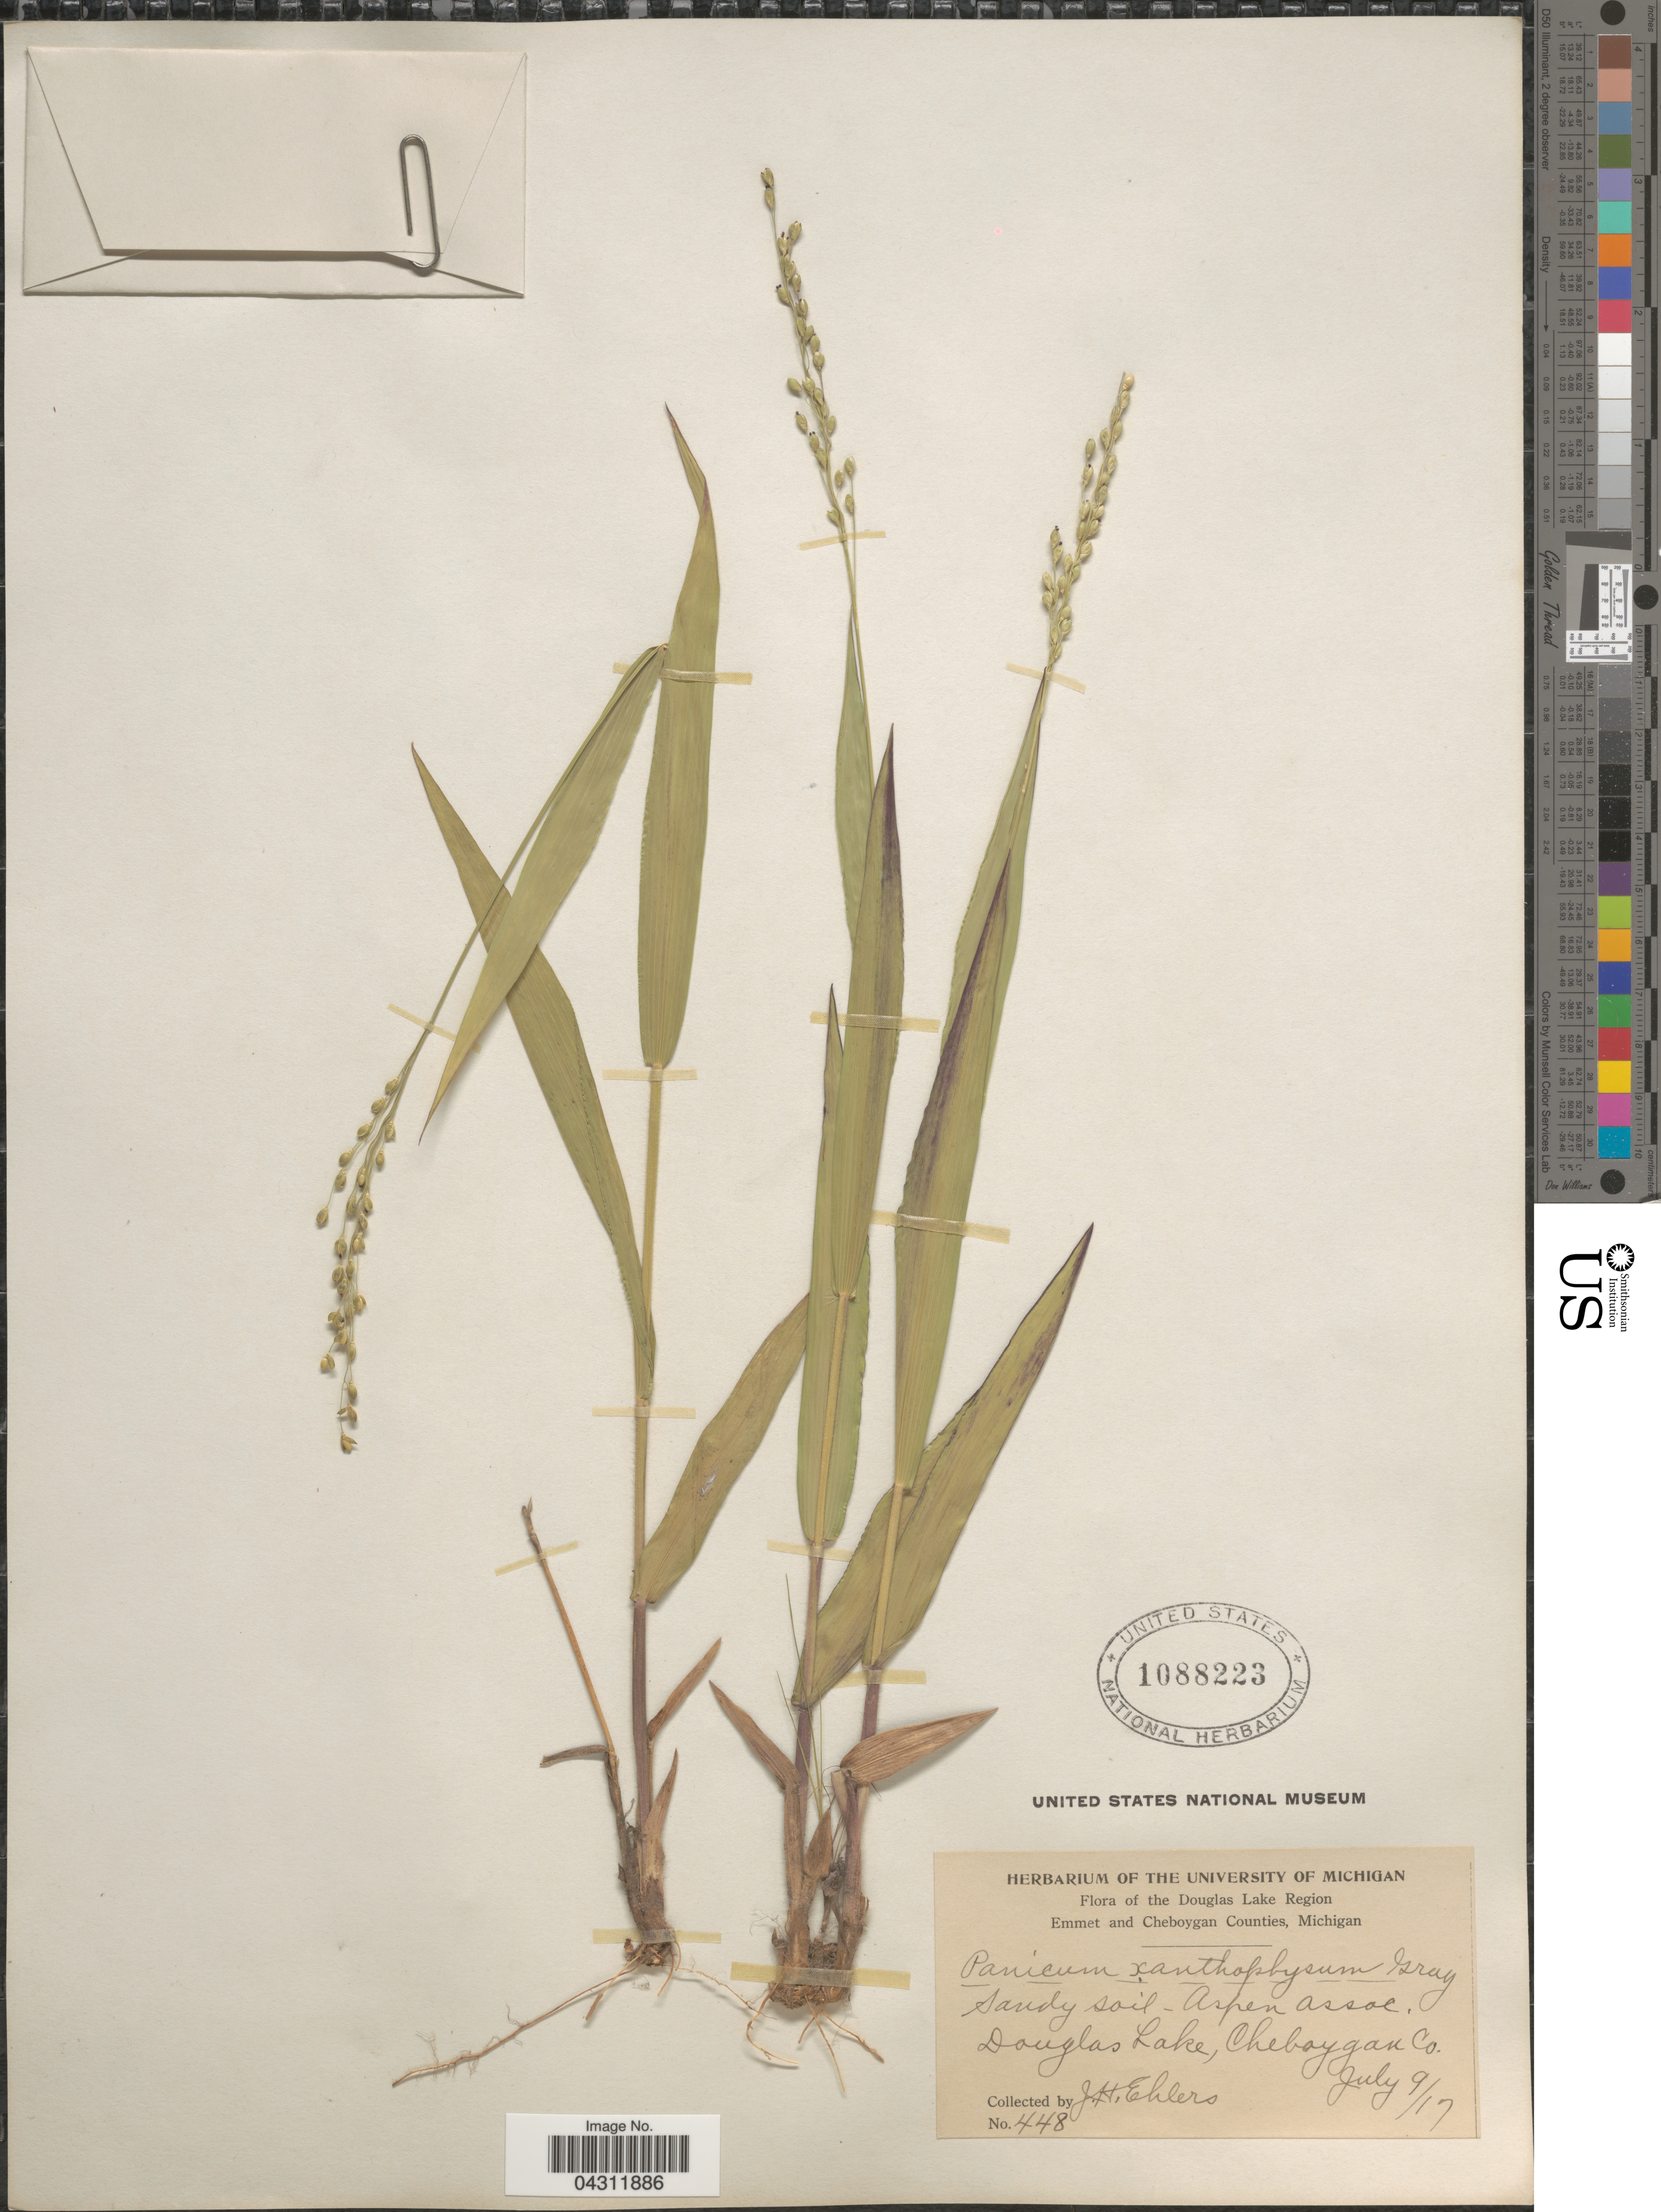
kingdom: Plantae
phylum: Tracheophyta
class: Liliopsida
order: Poales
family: Poaceae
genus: Dichanthelium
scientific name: Dichanthelium xanthophysum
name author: (A. Gray) Freckmann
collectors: J. H. Ehlers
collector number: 448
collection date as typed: Transcribed d/m/y: 9/7/17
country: United States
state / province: Michigan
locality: Douglas Lake Region. Douglas Lake, Cheboygan Co.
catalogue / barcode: US 1088223